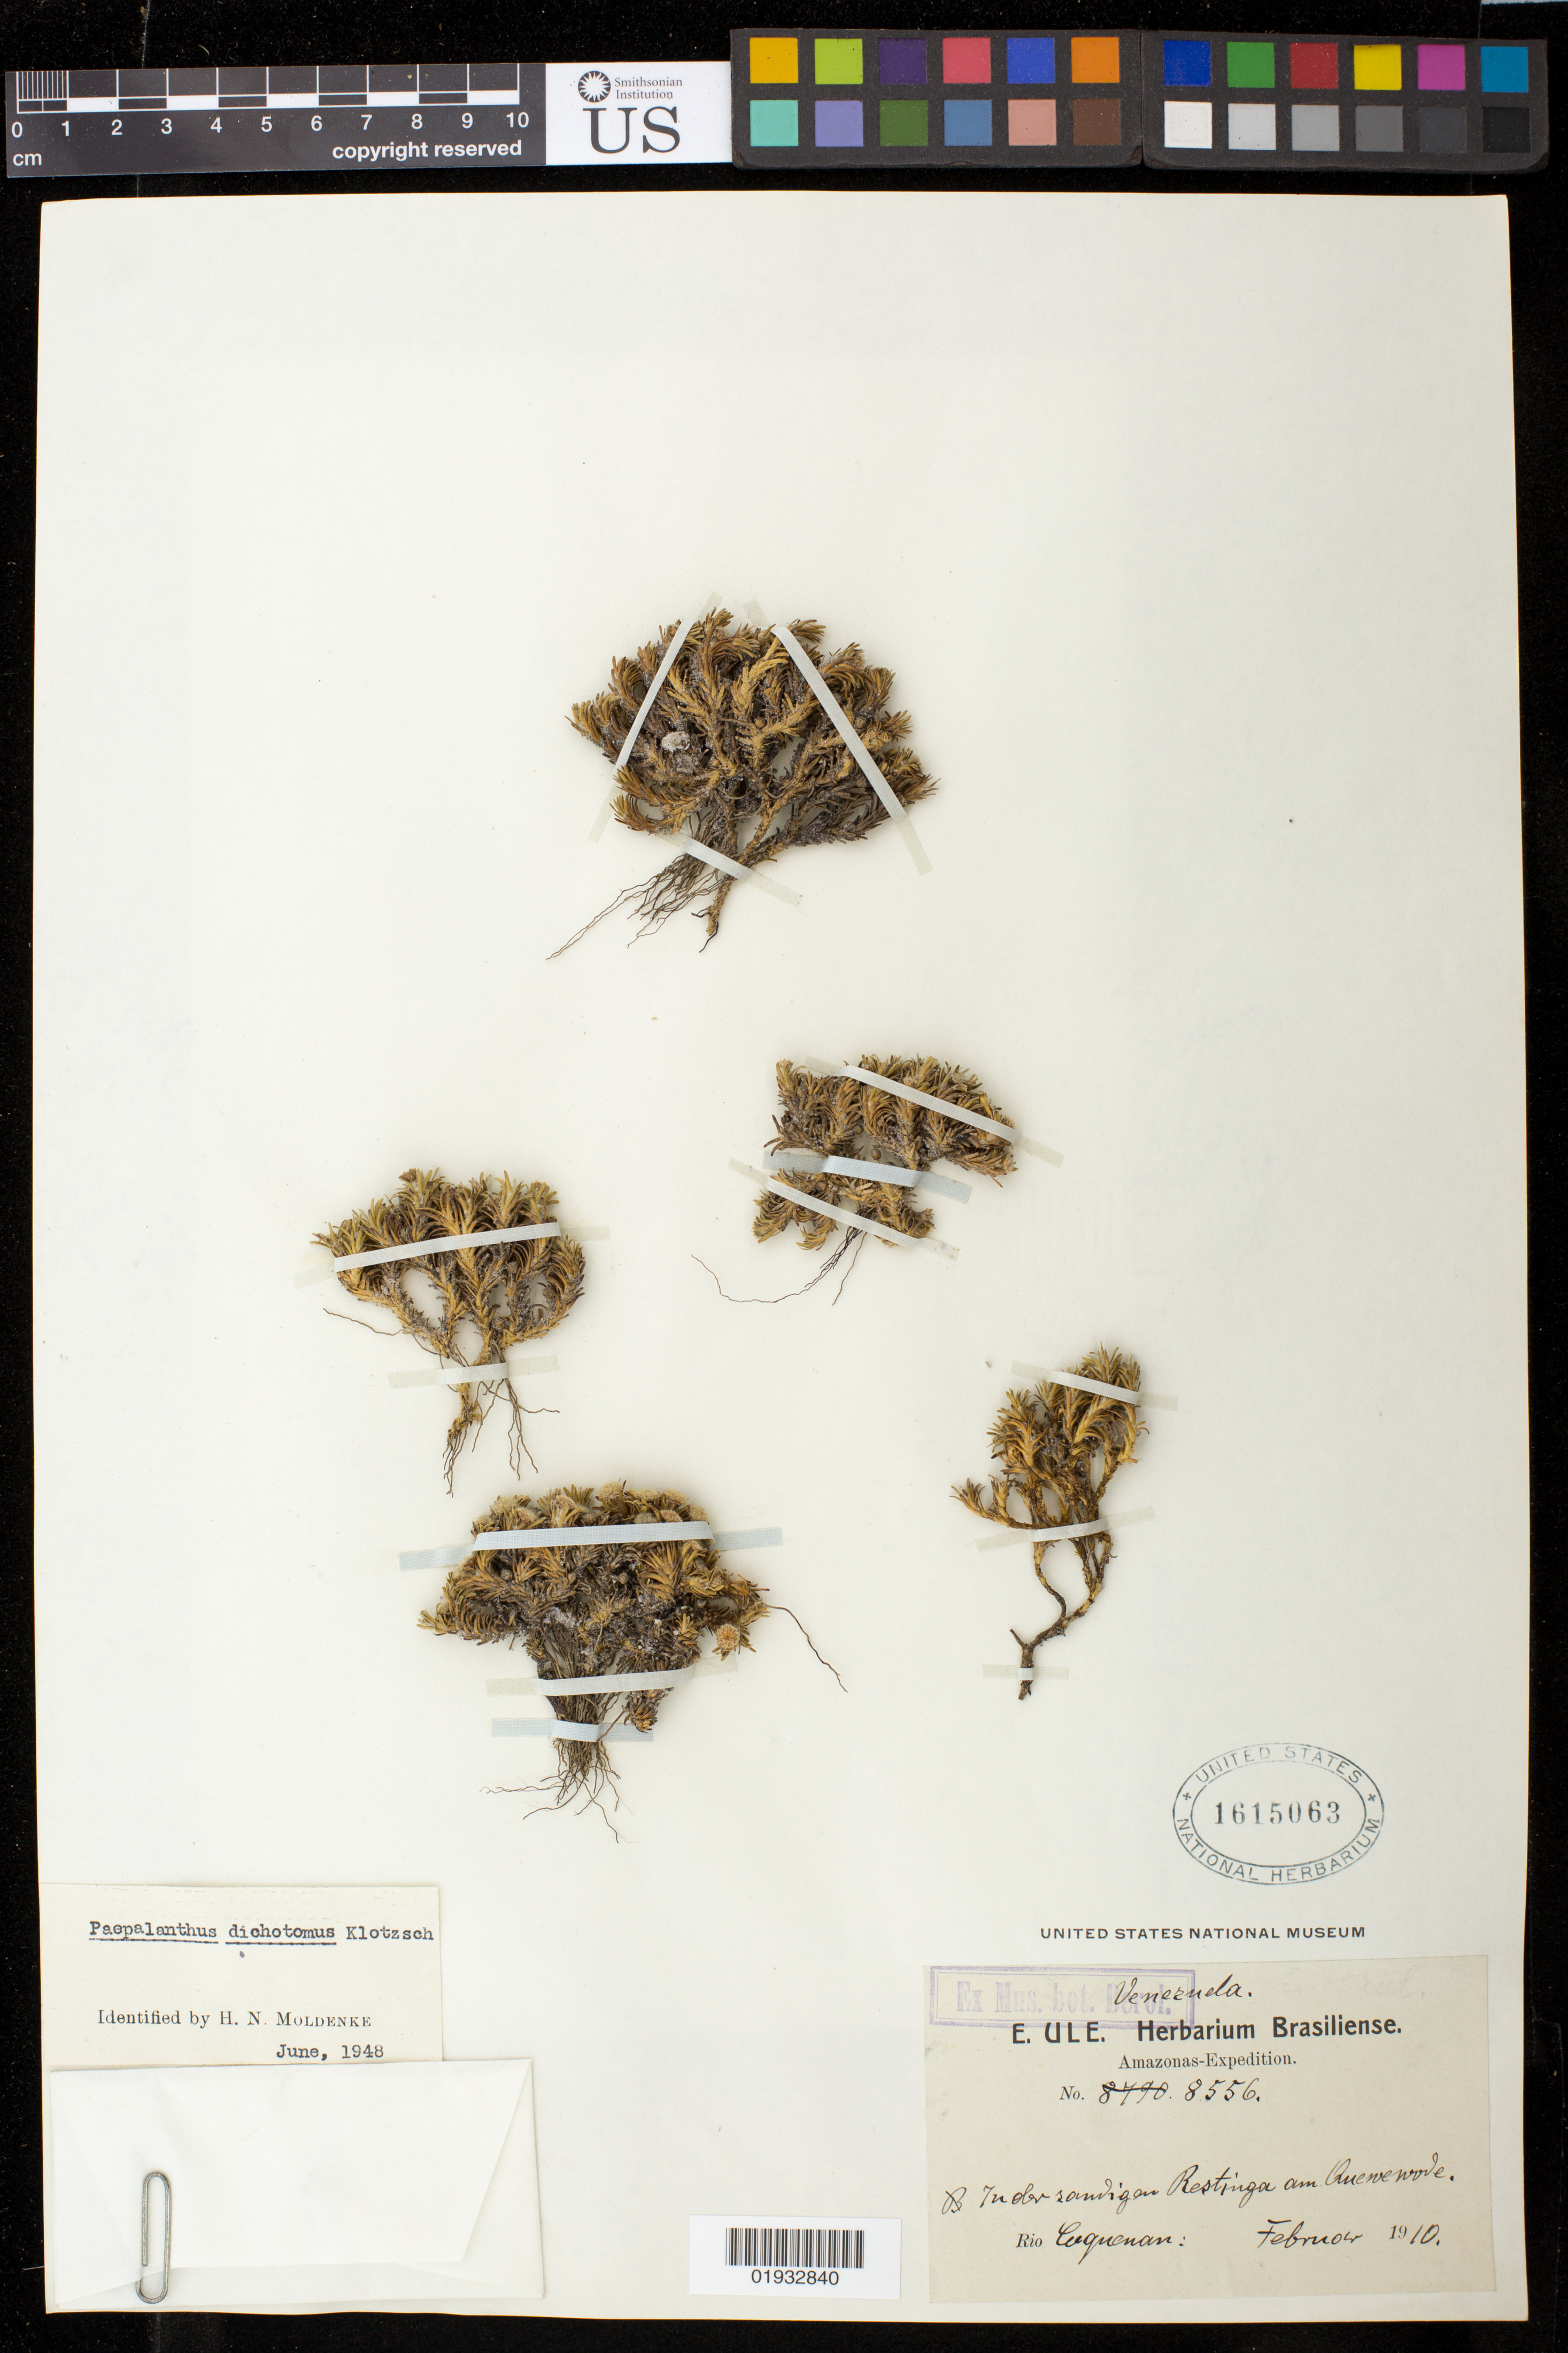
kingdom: Plantae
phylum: Tracheophyta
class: Liliopsida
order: Poales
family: Eriocaulaceae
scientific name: Giuliettia dichotoma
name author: (Klotzsch ex Körn.) Andrino & Sano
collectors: E. H. Ule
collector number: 8556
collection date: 1910-02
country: Venezuela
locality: Rio Cuquenan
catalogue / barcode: US 1615063